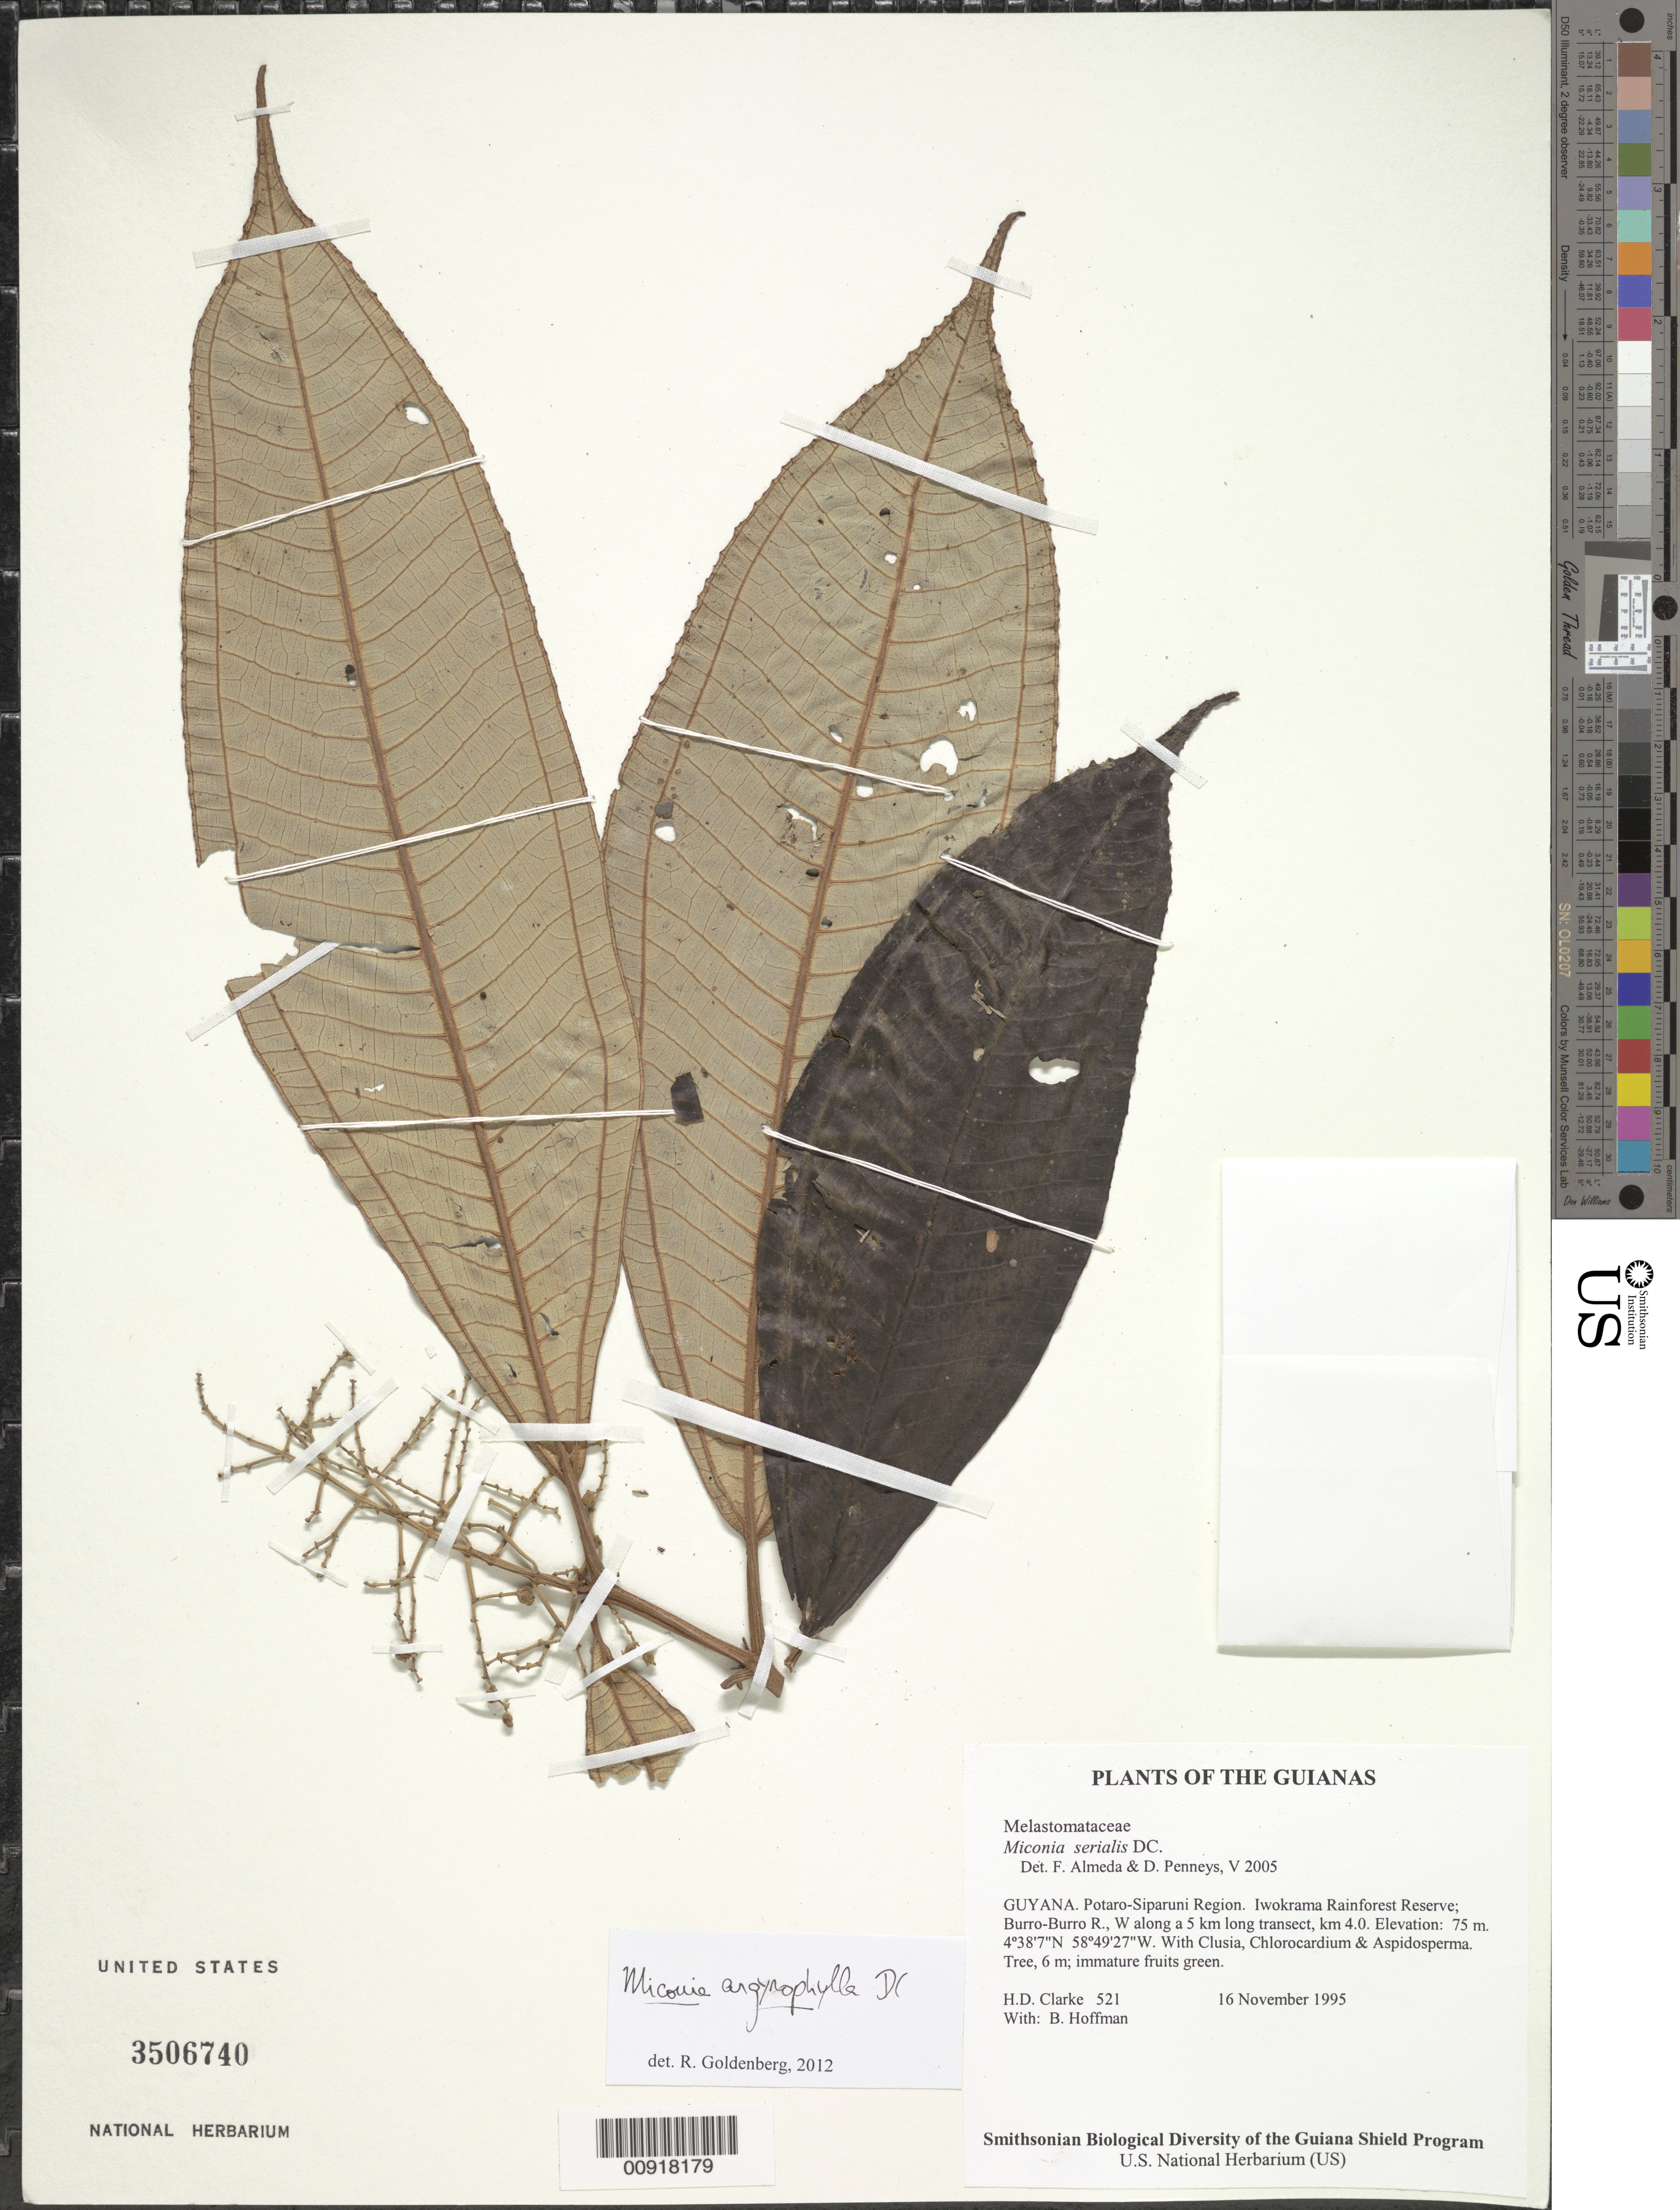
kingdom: Plantae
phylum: Tracheophyta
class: Magnoliopsida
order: Myrtales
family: Melastomataceae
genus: Miconia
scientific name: Miconia argyrophylla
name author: DC.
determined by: Meirelles, M. L.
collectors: H. D. Clarke & B. Hoffman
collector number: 521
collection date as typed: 16 November 1995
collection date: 1995-11-16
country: Guyana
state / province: Potaro-Siparuni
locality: Iwokrama Rainforest Reserve; Burro-Burro R., W along a 5 km long transect, km 4.0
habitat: With Clusia, Chlorocardium & Aspidosperma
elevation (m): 75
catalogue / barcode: US 3506740